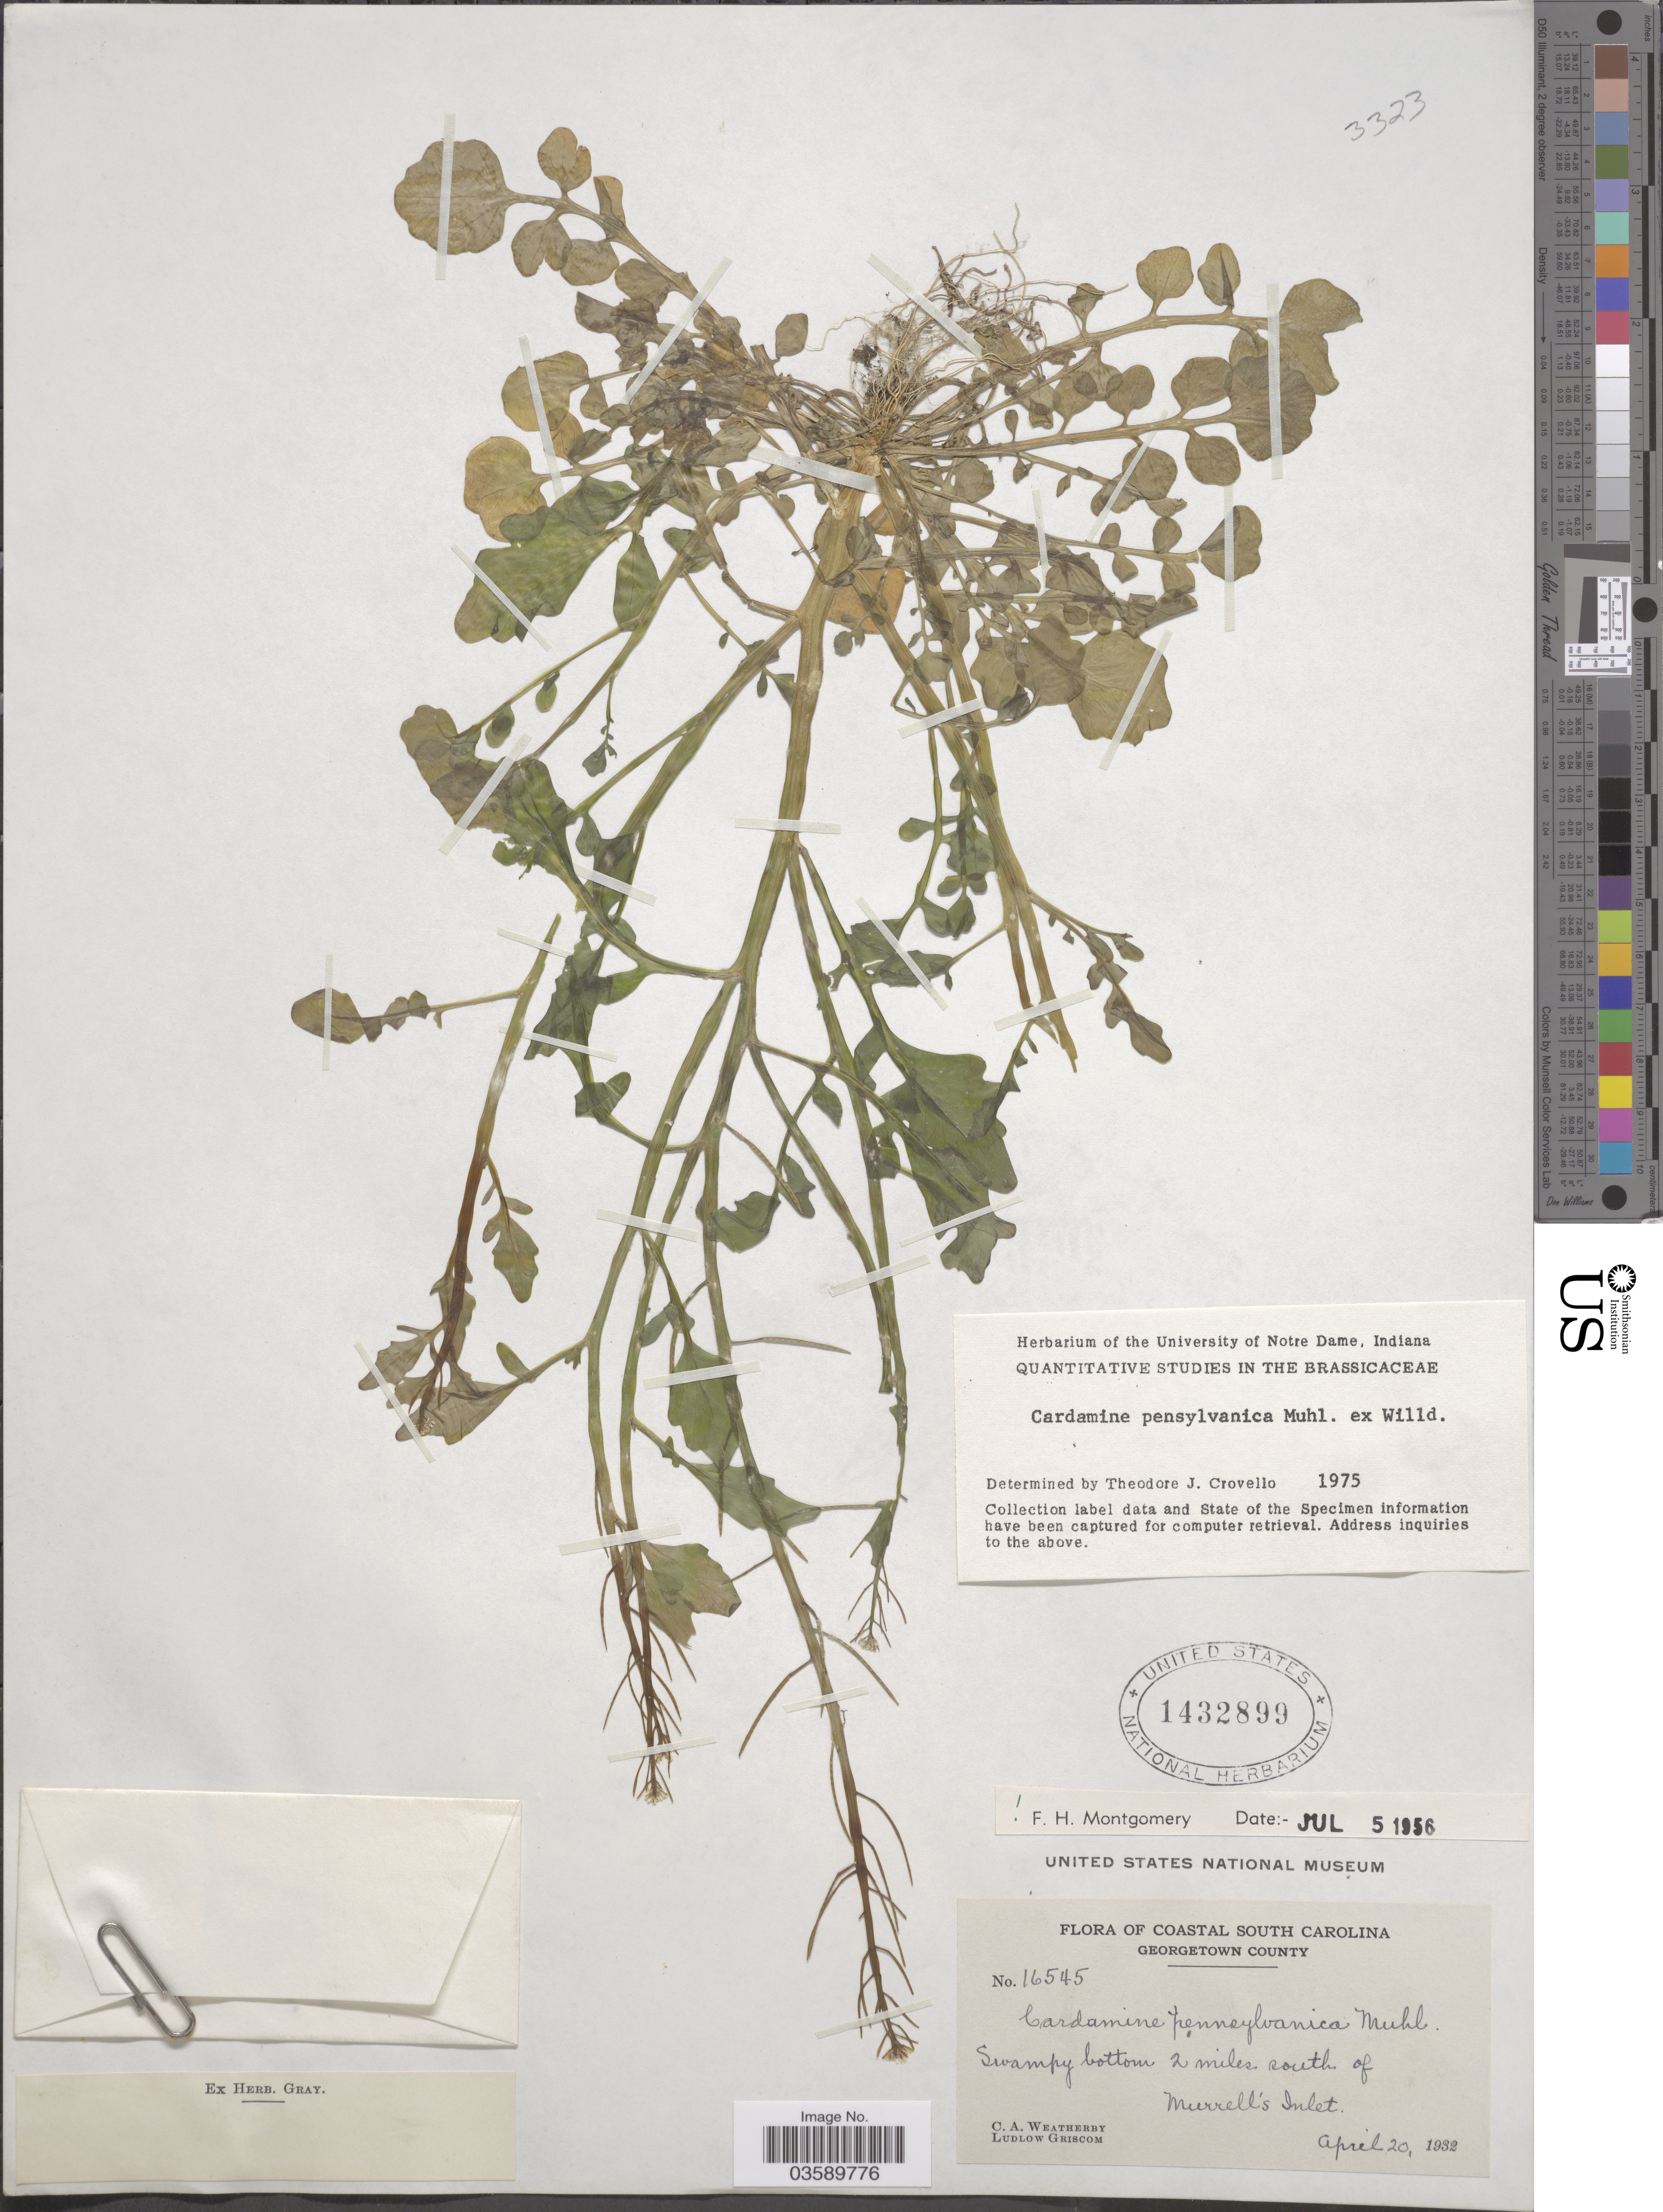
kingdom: Plantae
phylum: Tracheophyta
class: Magnoliopsida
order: Brassicales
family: Brassicaceae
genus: Cardamine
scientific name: Cardamine pensylvanica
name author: Muhl. ex Willd.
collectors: C. A. Weatherby & L. Griscom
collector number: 16545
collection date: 1932-04-20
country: United States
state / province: South Carolina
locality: Coastal South Carolina. Georgetown County. 2 miles south of Murrell's Inlet.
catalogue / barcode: US 1432899